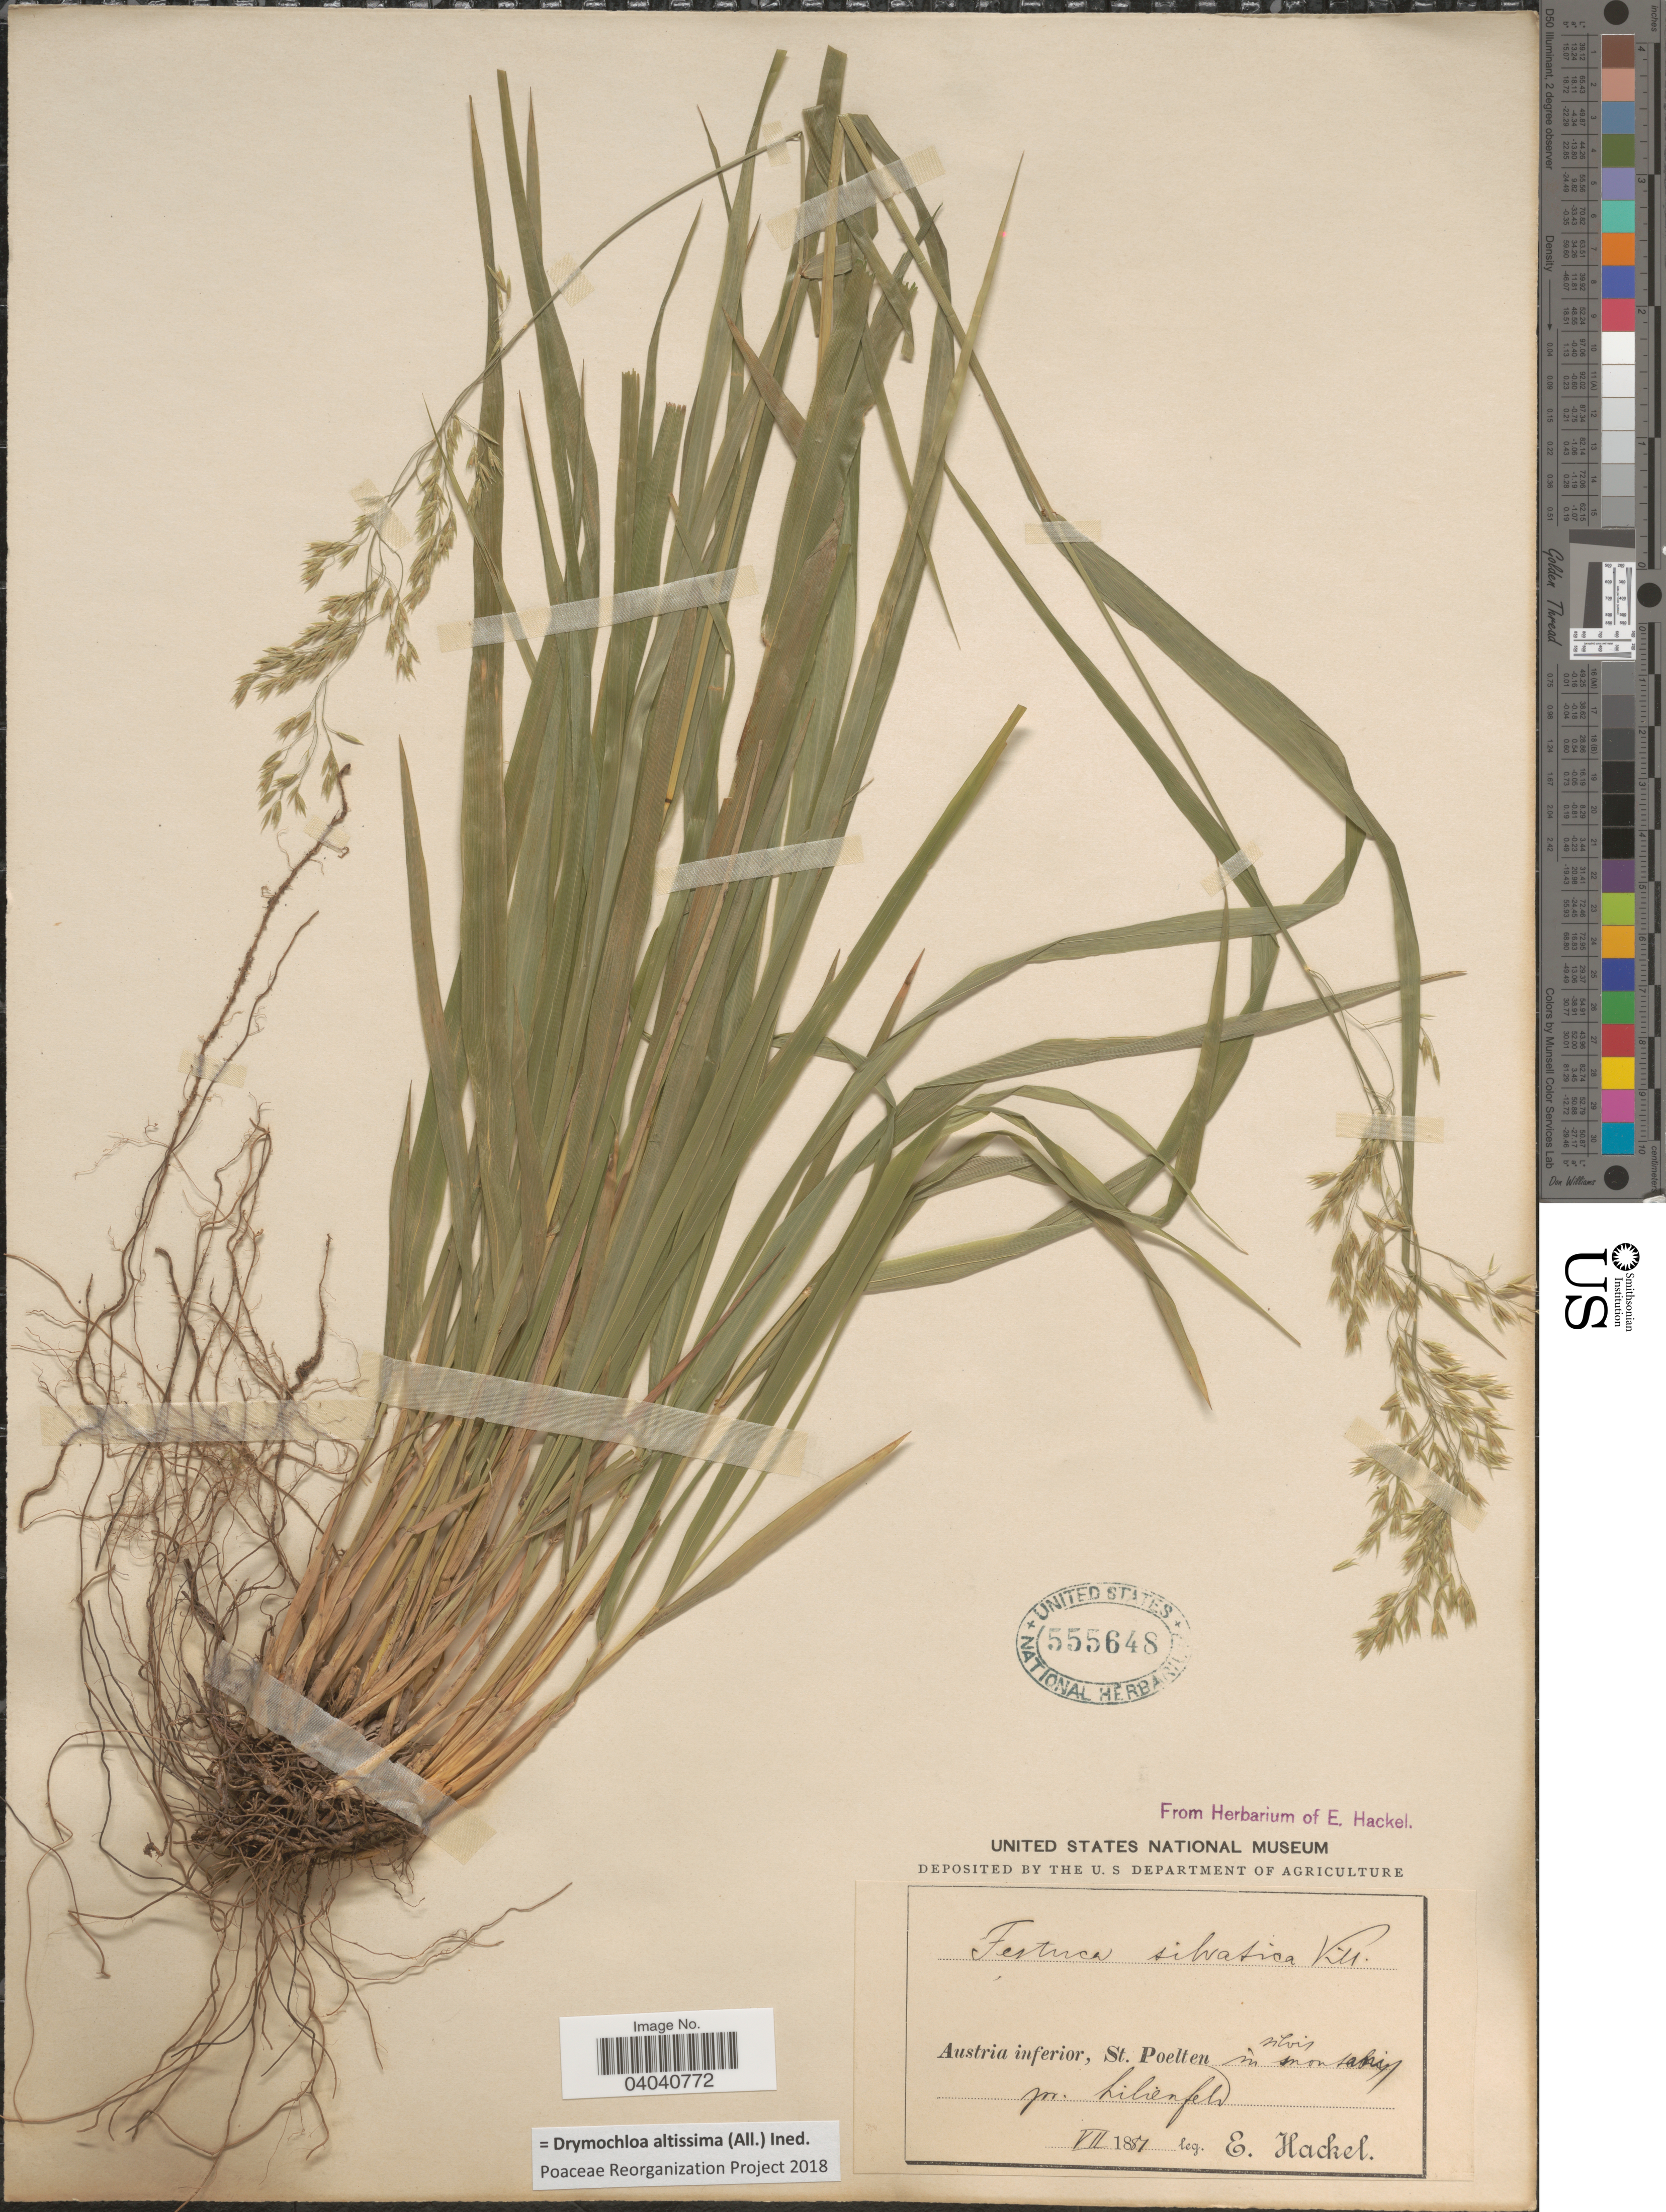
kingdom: Plantae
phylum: Tracheophyta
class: Liliopsida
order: Poales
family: Poaceae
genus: Drymochloa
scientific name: Drymochloa altissima (All.) ined.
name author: (All.)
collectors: E. Hackel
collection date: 1887-07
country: Austria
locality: Austria inferior, St. Poelten in silvis montibus pr. Lilienfels.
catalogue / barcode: US 555648